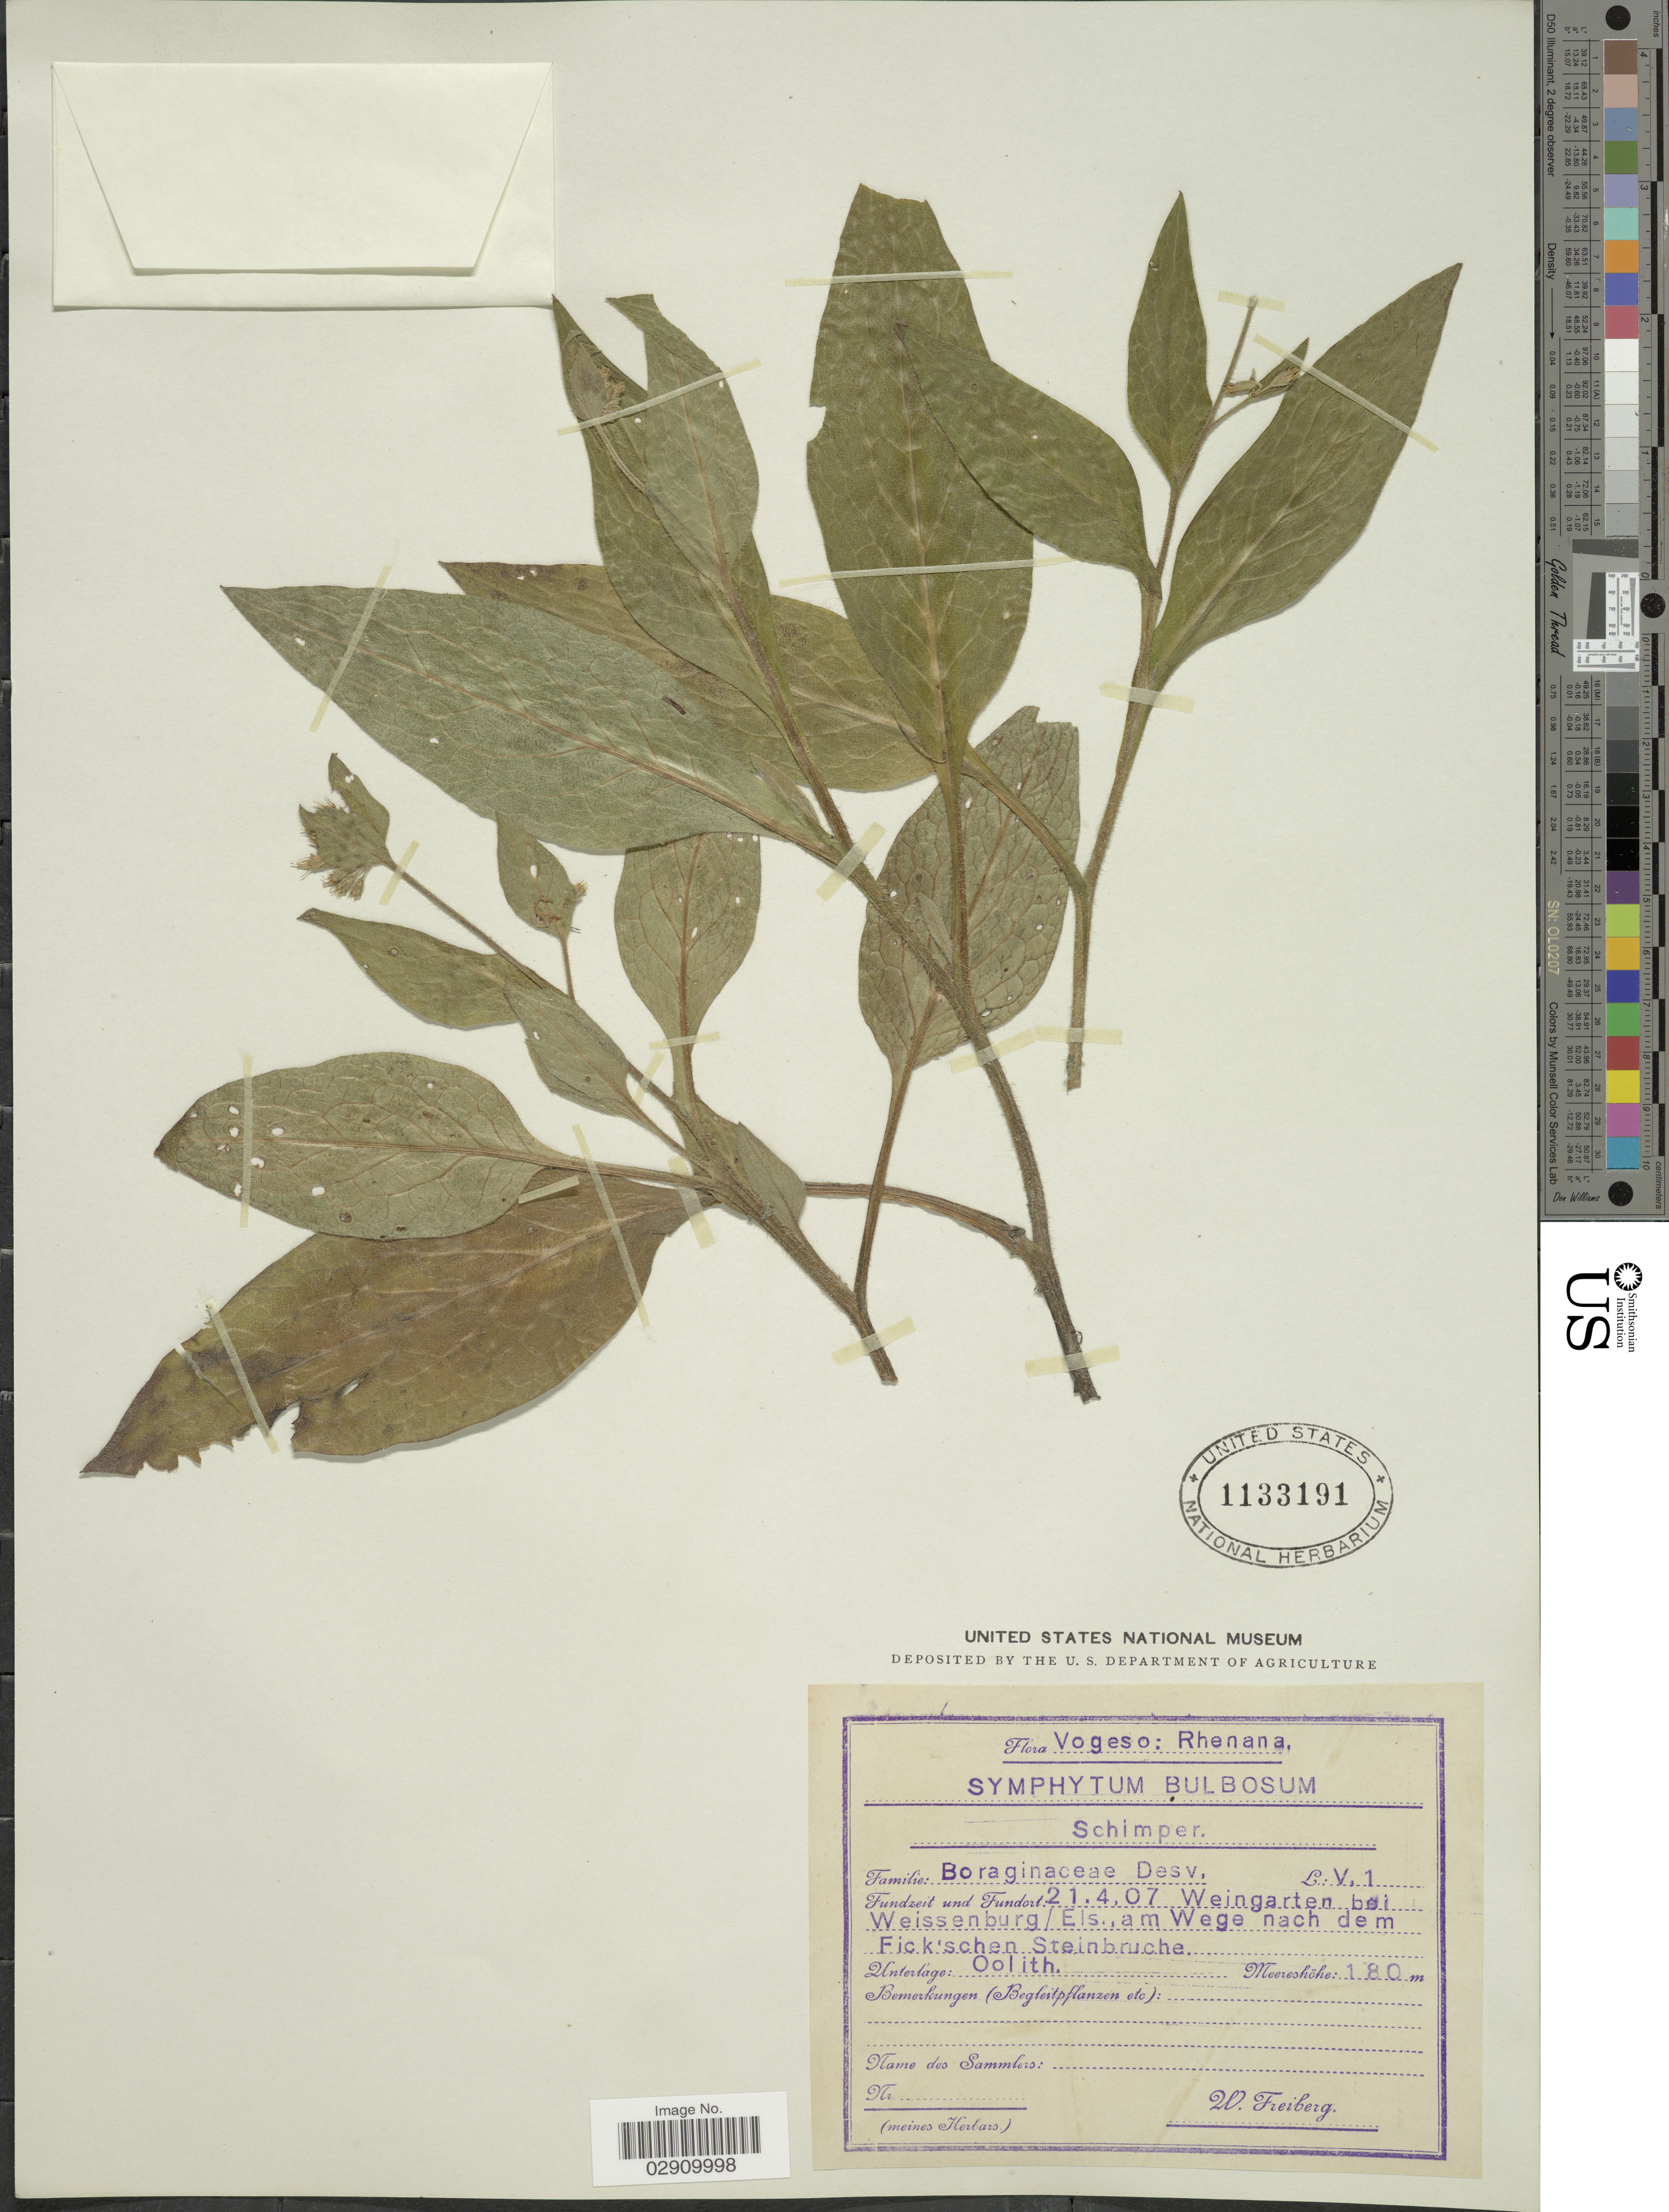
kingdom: Plantae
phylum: Tracheophyta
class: Magnoliopsida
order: Boraginales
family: Boraginaceae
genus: Symphytum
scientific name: Symphytum bulbosum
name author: Schimp.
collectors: W. Freiberg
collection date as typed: Transcribed d/m/y: 21/4/7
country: France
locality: Vogeso, Rhenana, Weingarten bei Weissenburg/Els., am Wege nach dem Fick'schen Steinbruche.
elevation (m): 180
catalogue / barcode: US 1133191